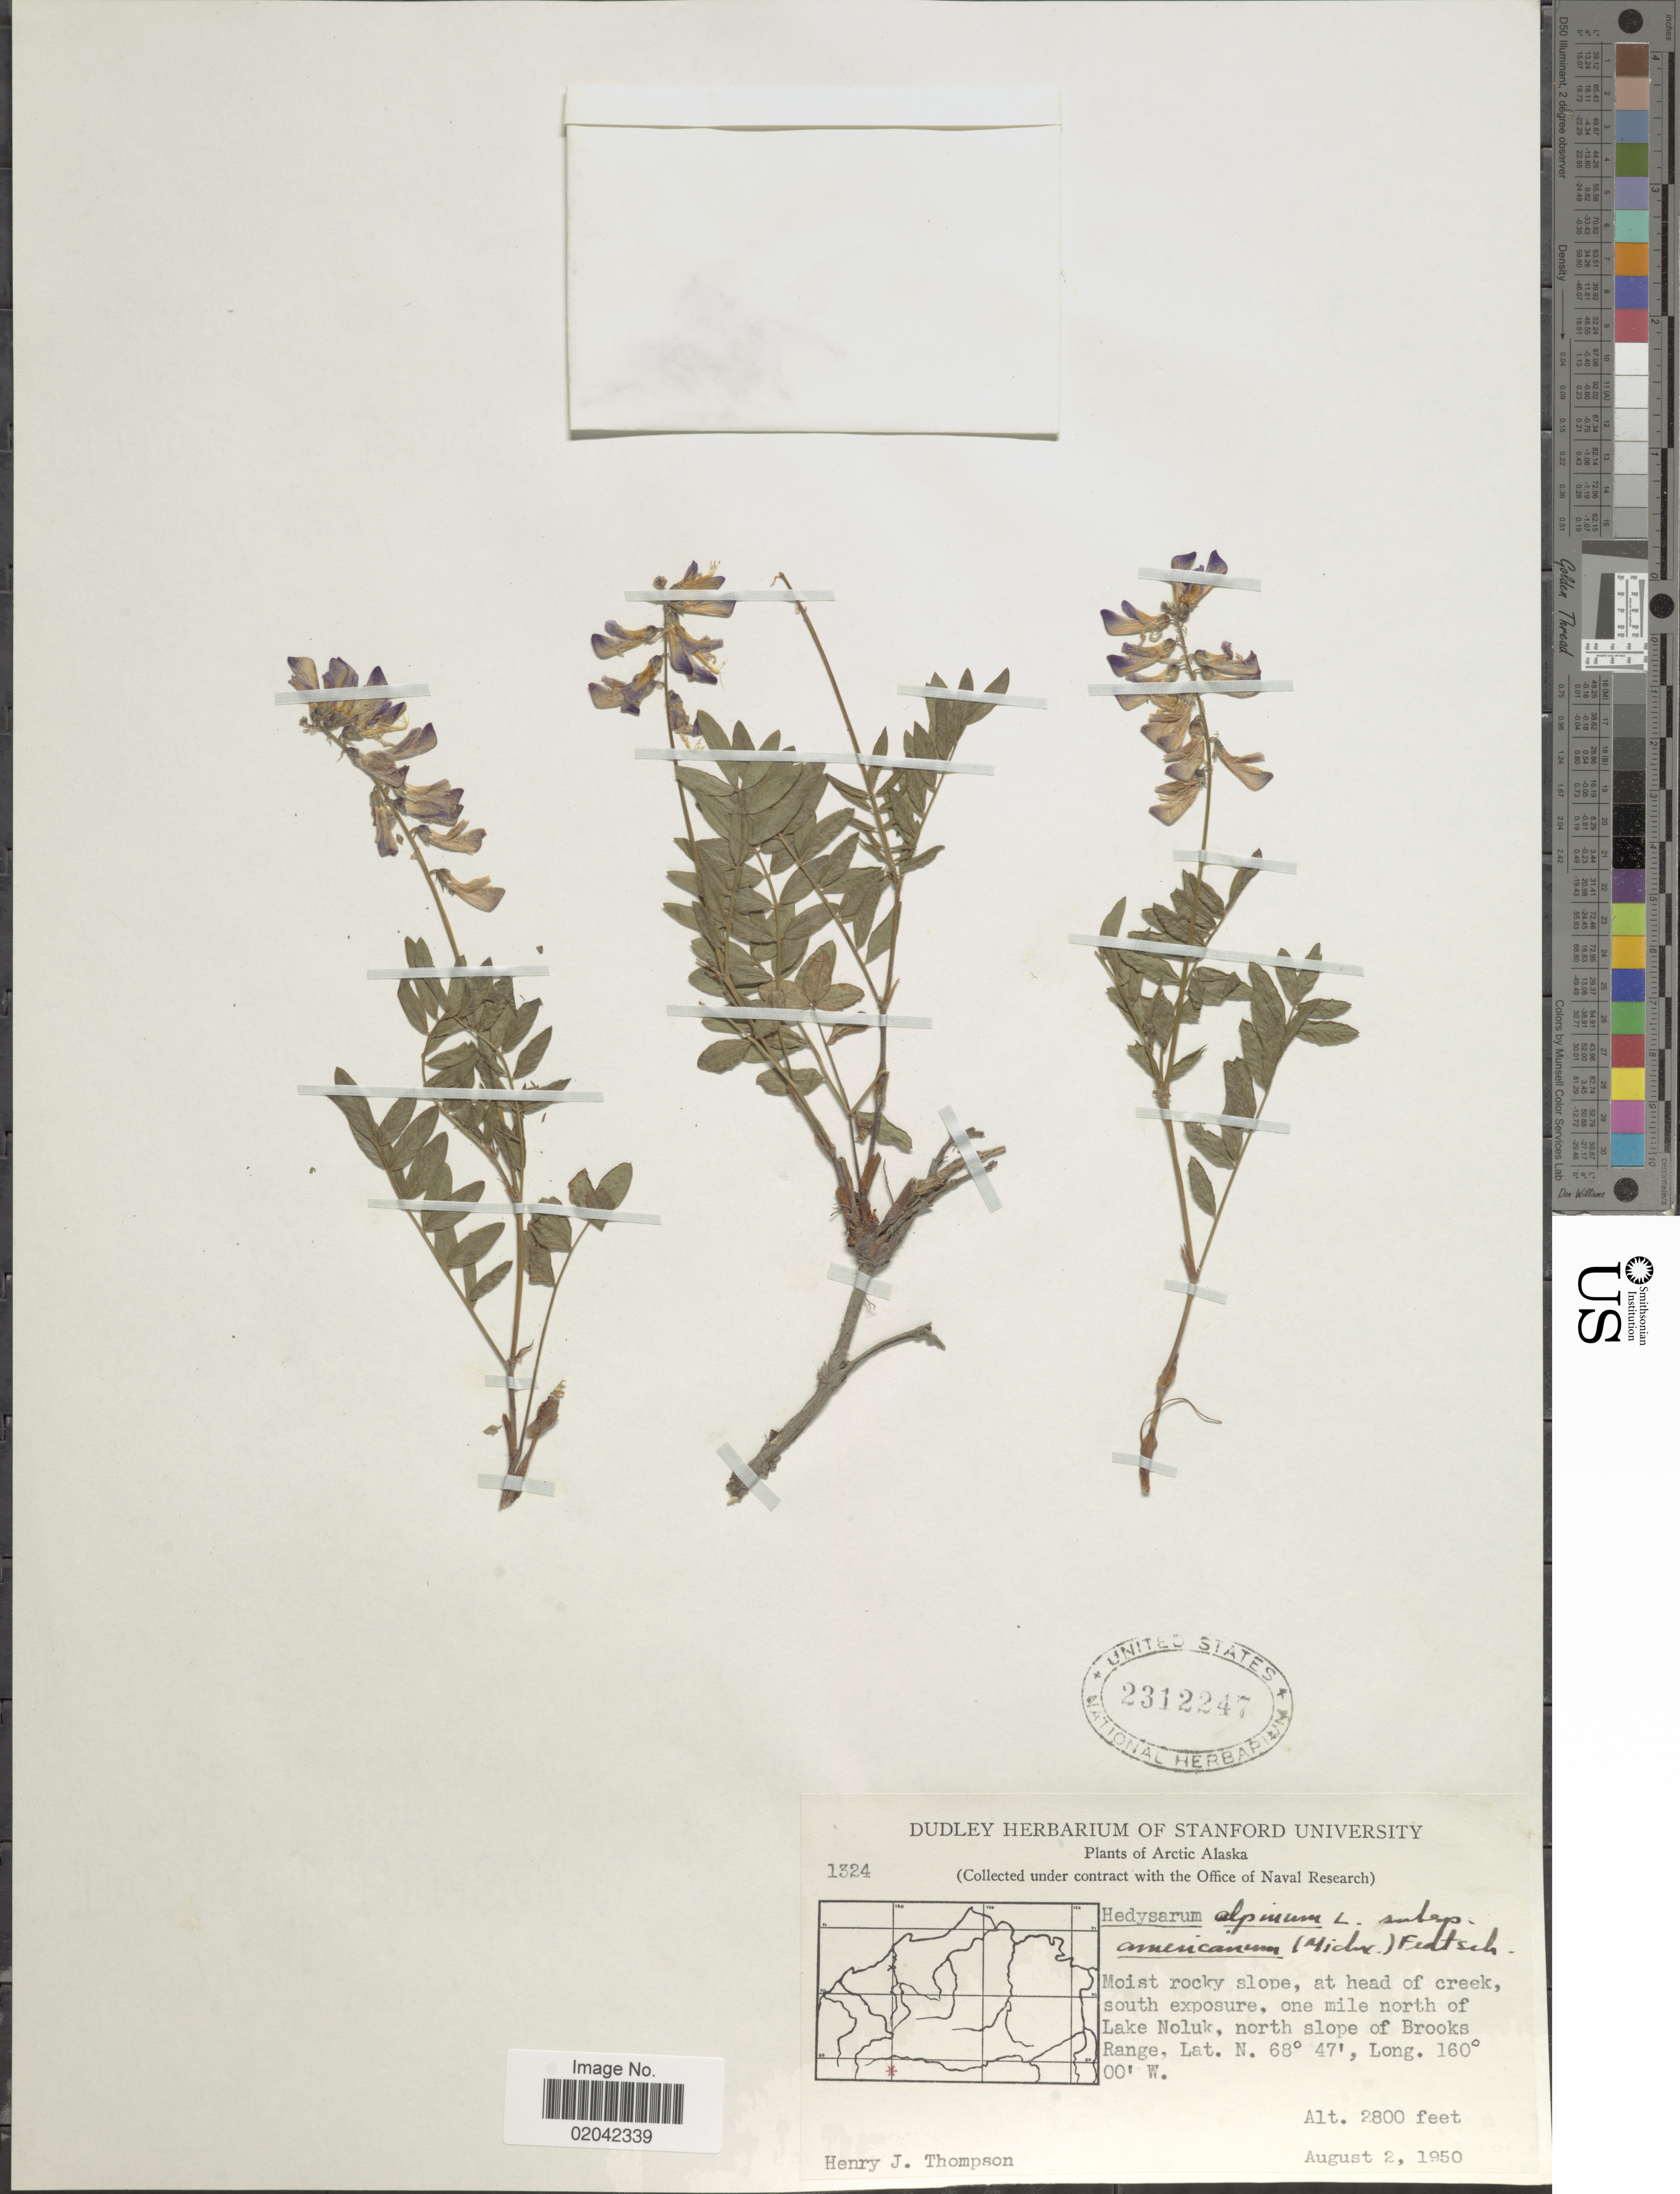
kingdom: Plantae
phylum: Tracheophyta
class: Magnoliopsida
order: Fabales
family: Fabaceae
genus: Hedysarum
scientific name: Hedysarum alpinum var. americanum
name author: Michx. ex Pursh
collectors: H. J. Thompson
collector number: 1324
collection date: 1950-08-02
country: United States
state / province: Alaska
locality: Arctic Alaska, one mile north of Lake Noluk, north slope of Brooks Range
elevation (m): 853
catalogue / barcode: US 2312247